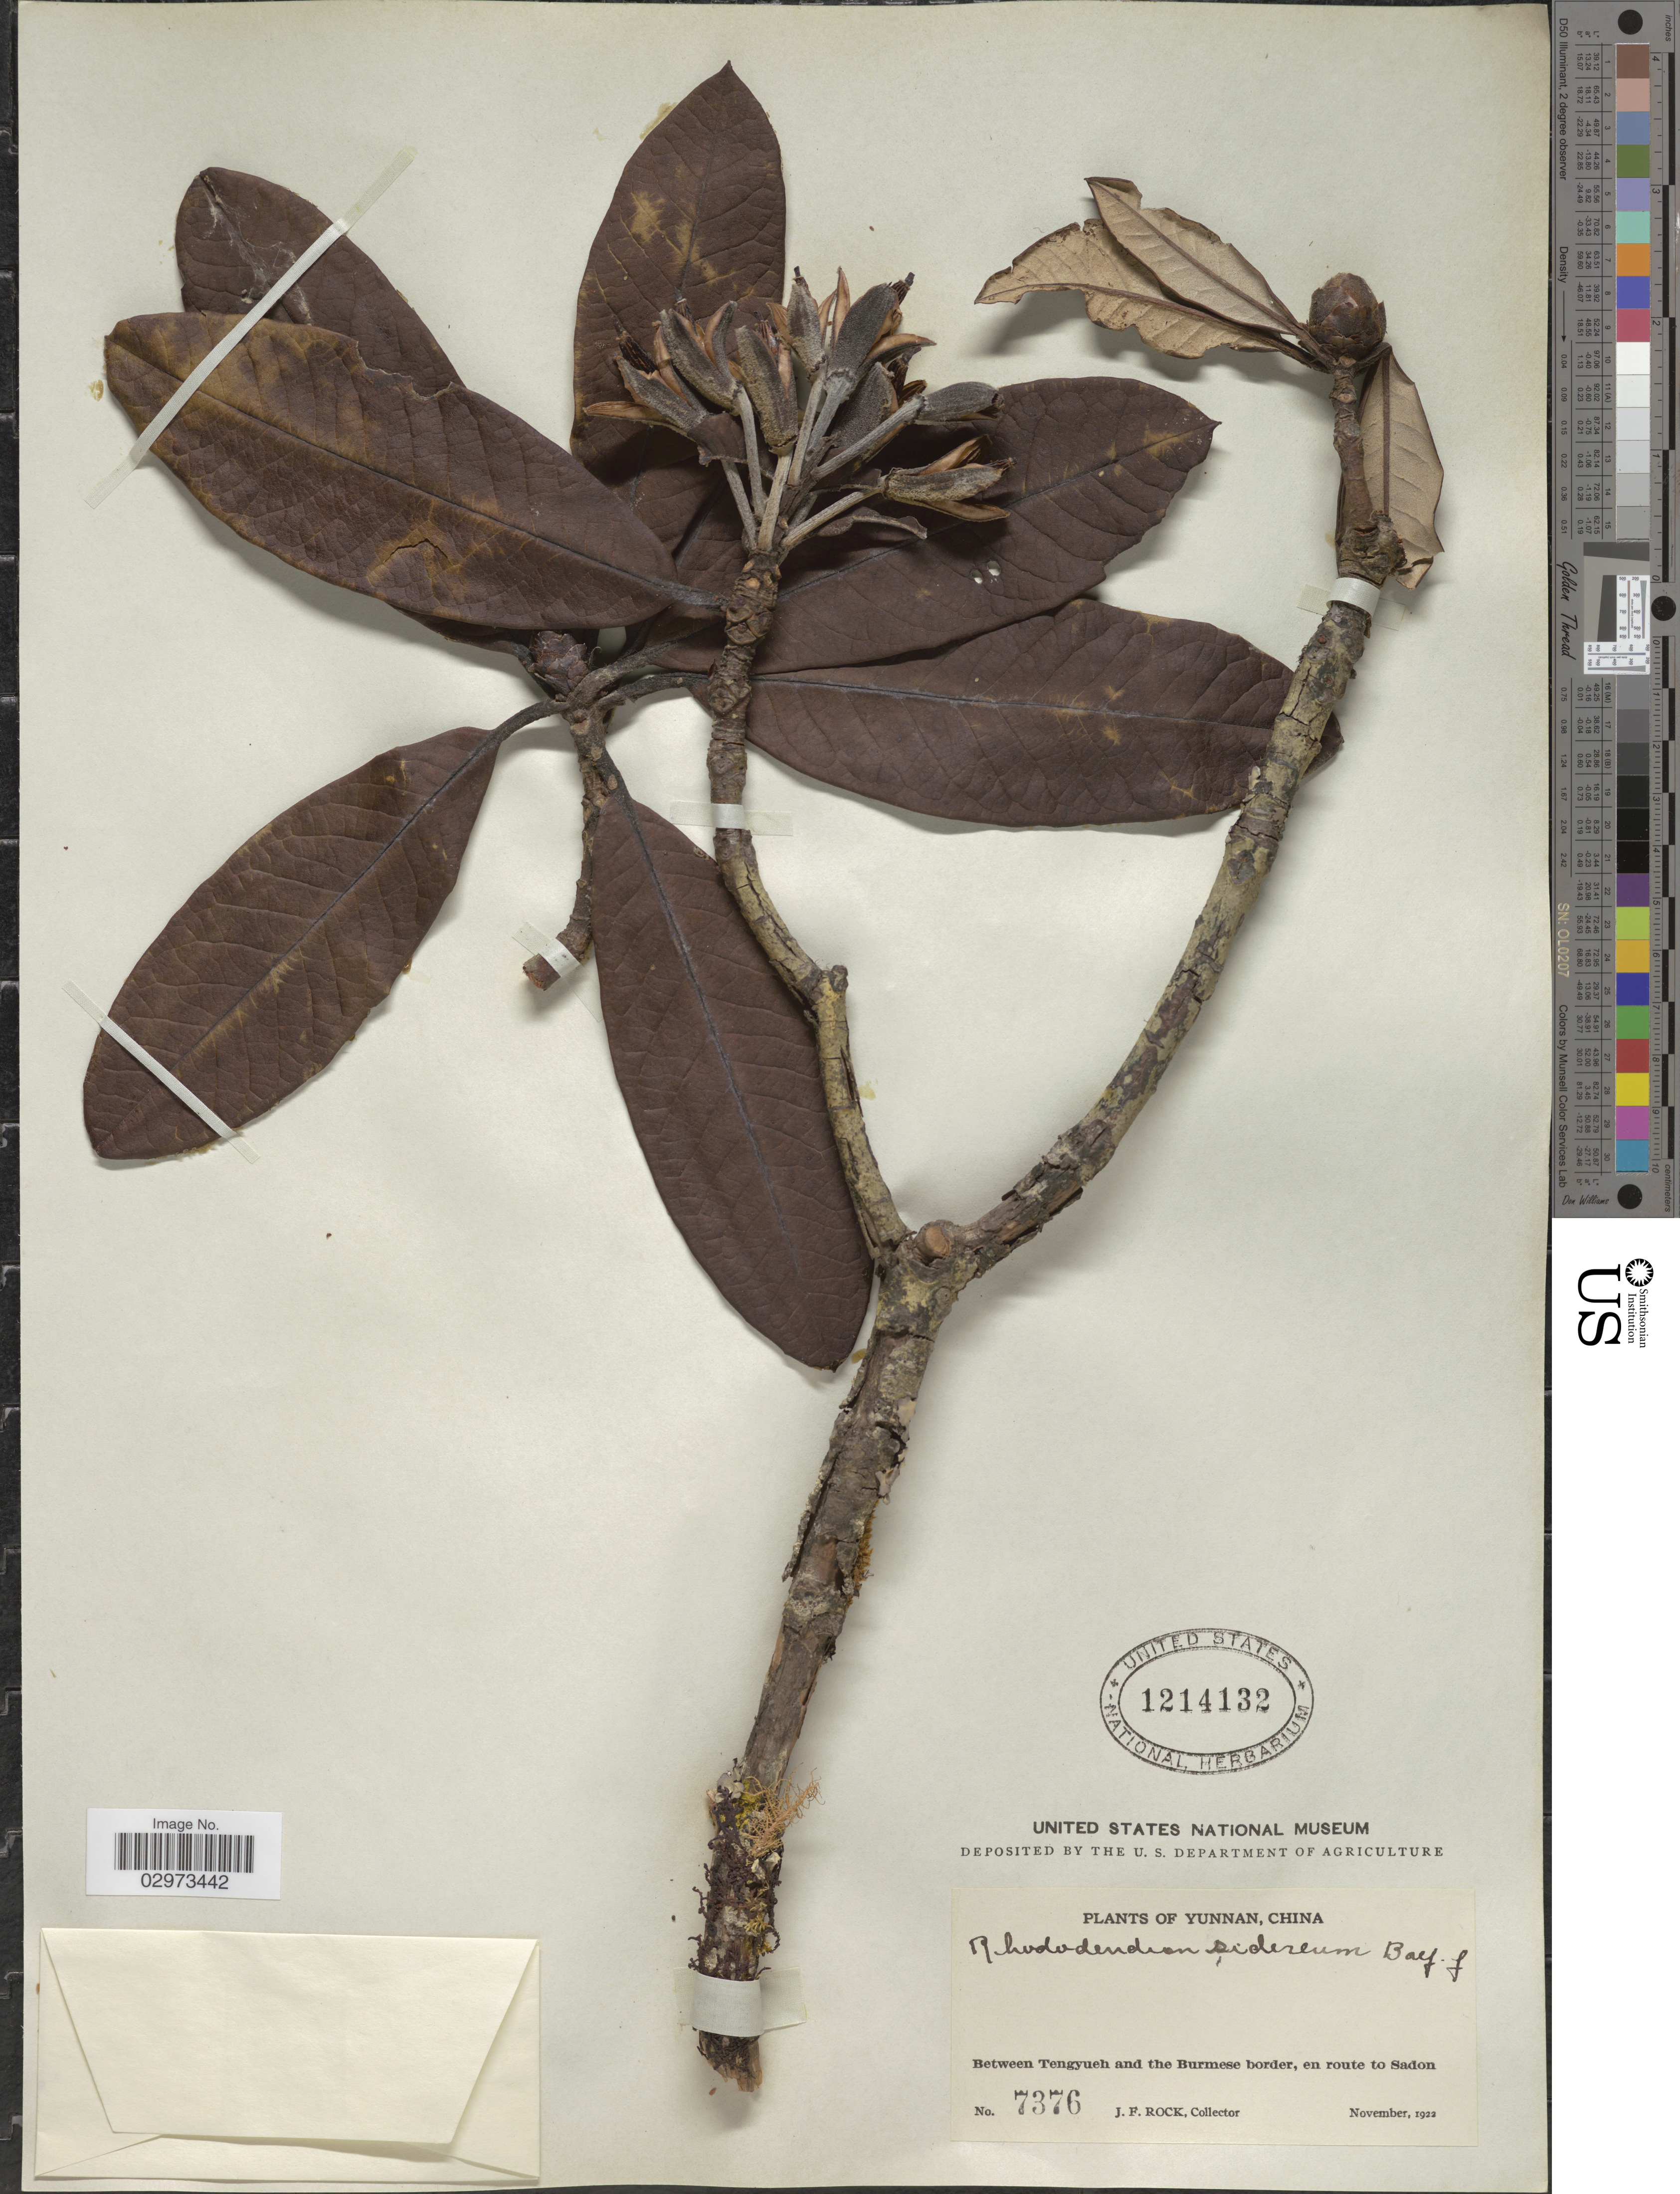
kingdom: Plantae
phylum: Tracheophyta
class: Magnoliopsida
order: Ericales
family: Ericaceae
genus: Rhododendron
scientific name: Rhododendron sidereum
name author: Balf. f.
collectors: J. Rock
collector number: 7376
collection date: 1922-11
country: China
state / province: Yunnan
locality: Between Tengyueh and the Burmese border, en route to Sadon.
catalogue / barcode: US 1214132